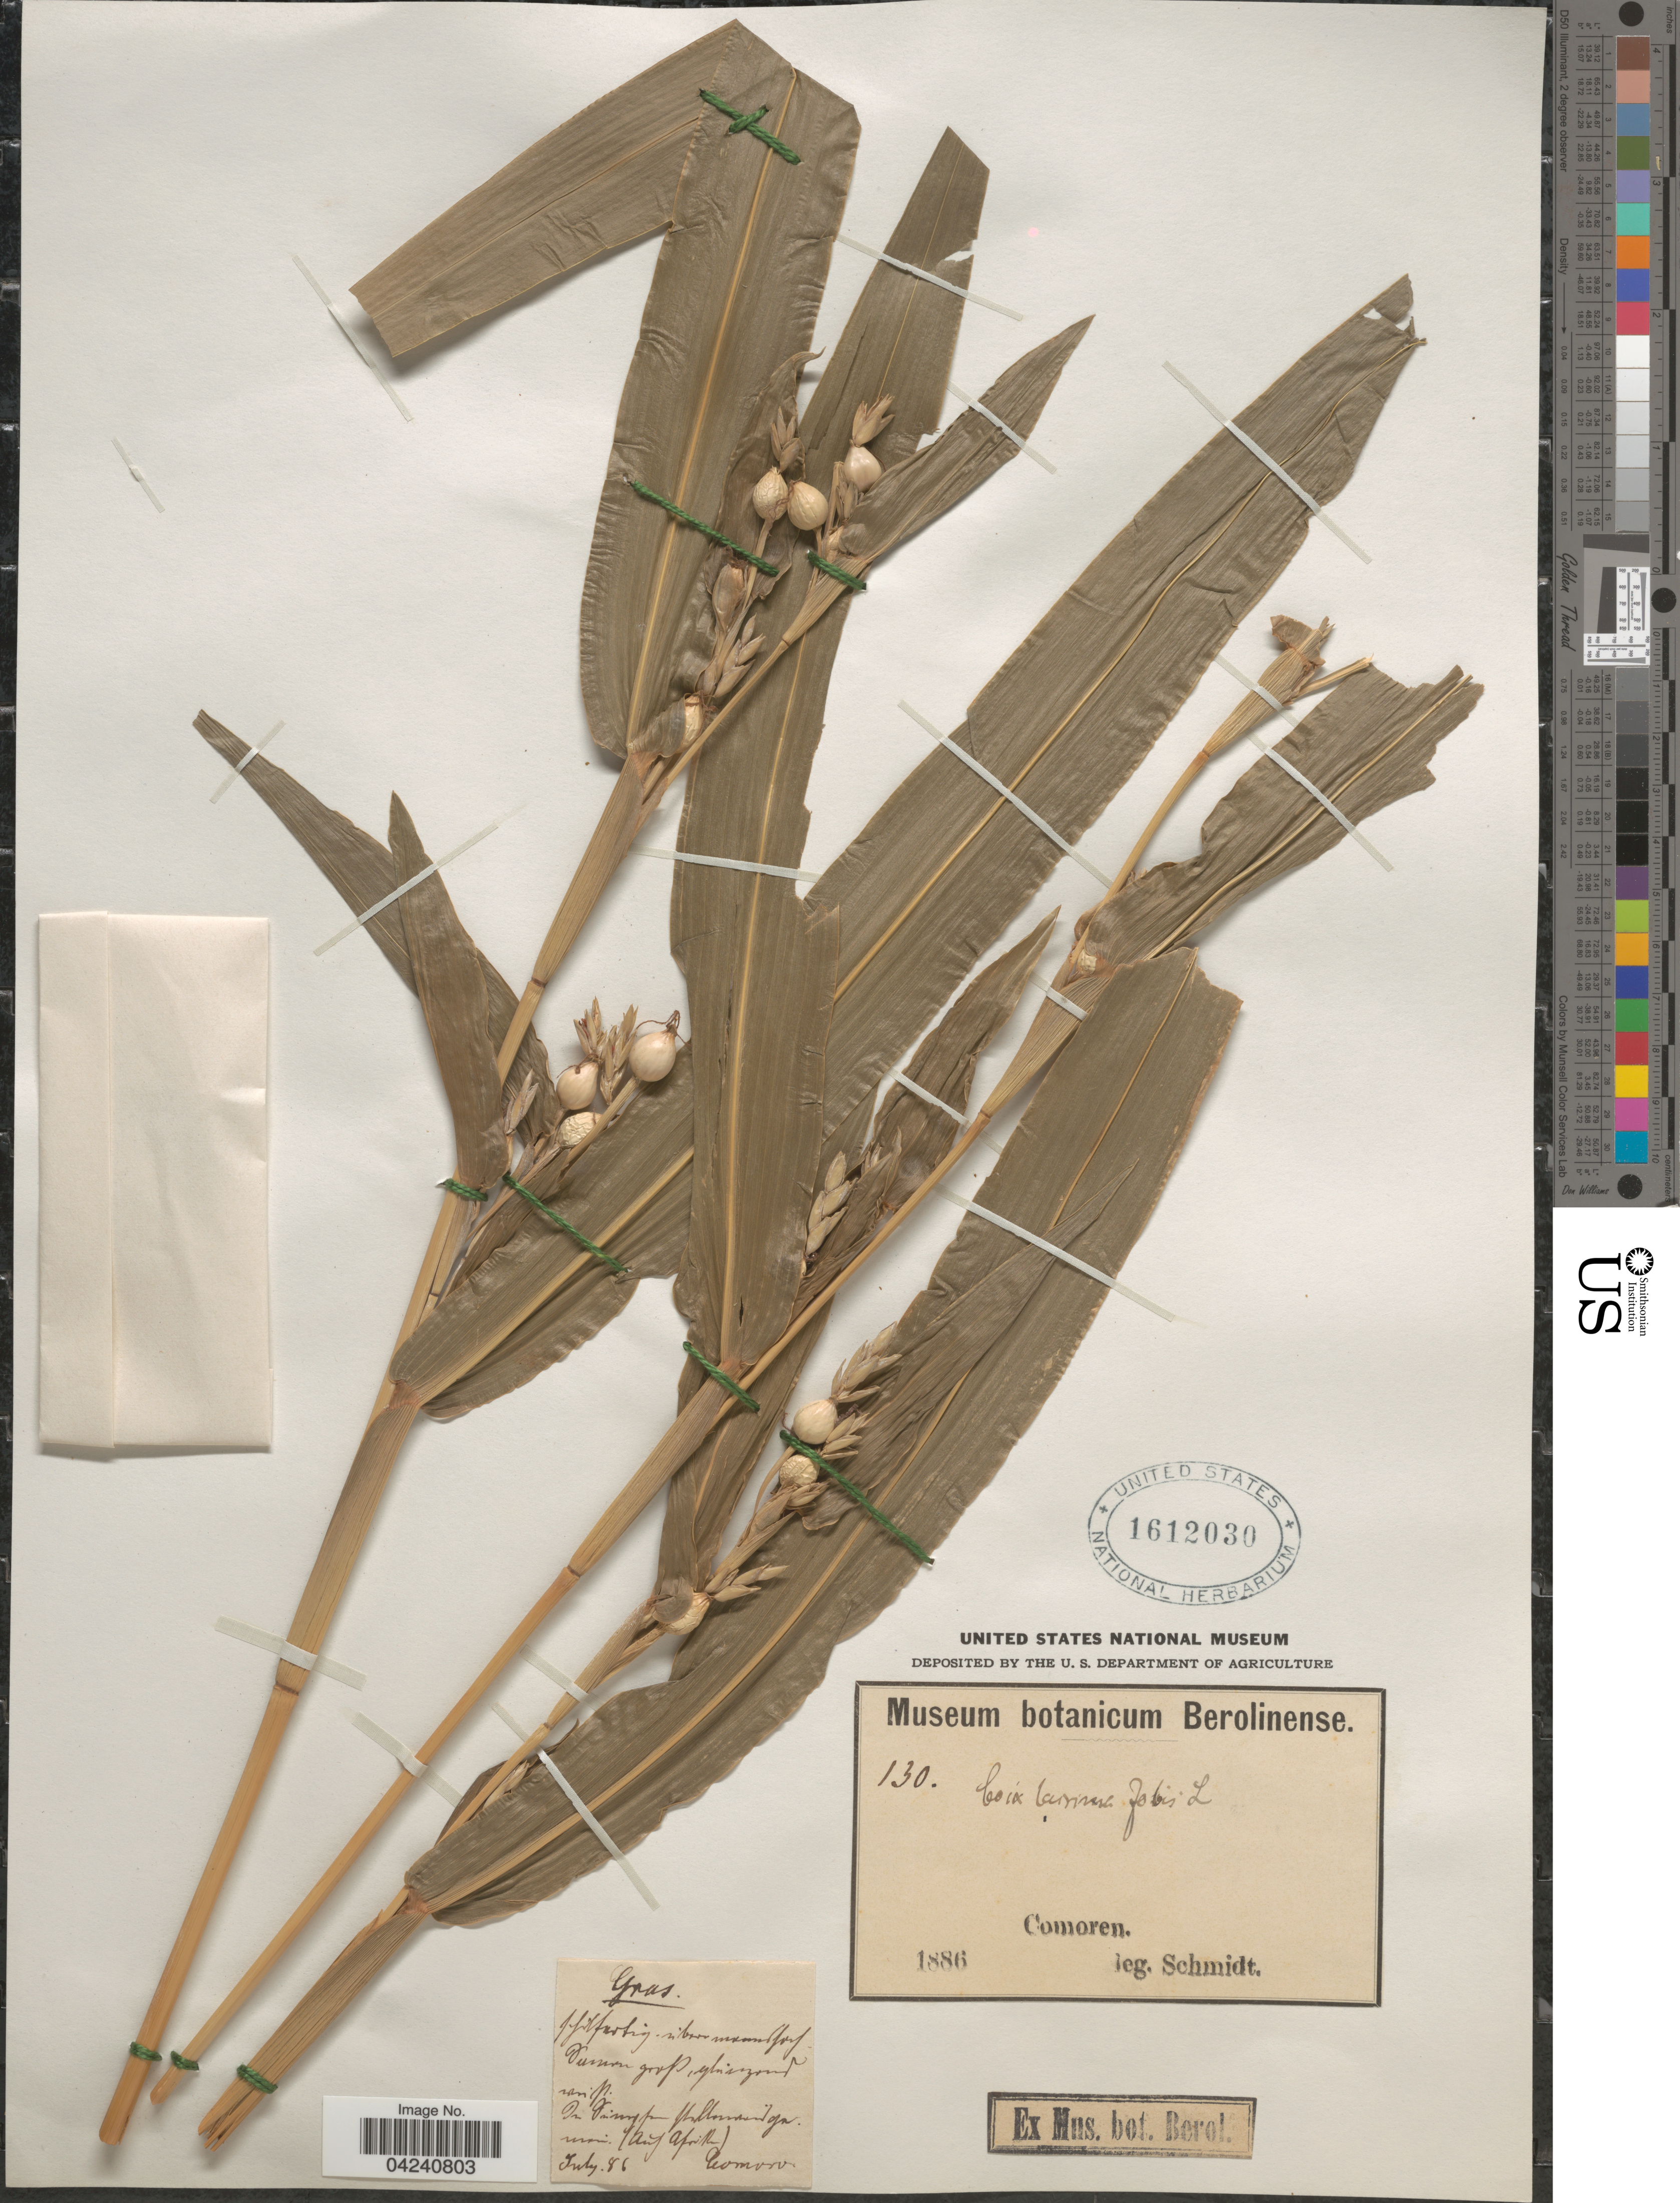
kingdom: Plantae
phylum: Tracheophyta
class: Liliopsida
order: Poales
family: Poaceae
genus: Coix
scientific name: Coix lacryma-jobi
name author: L.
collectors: Schmidt, --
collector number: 130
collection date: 1886-07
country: Comoros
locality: Comoren.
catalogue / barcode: US 1612030